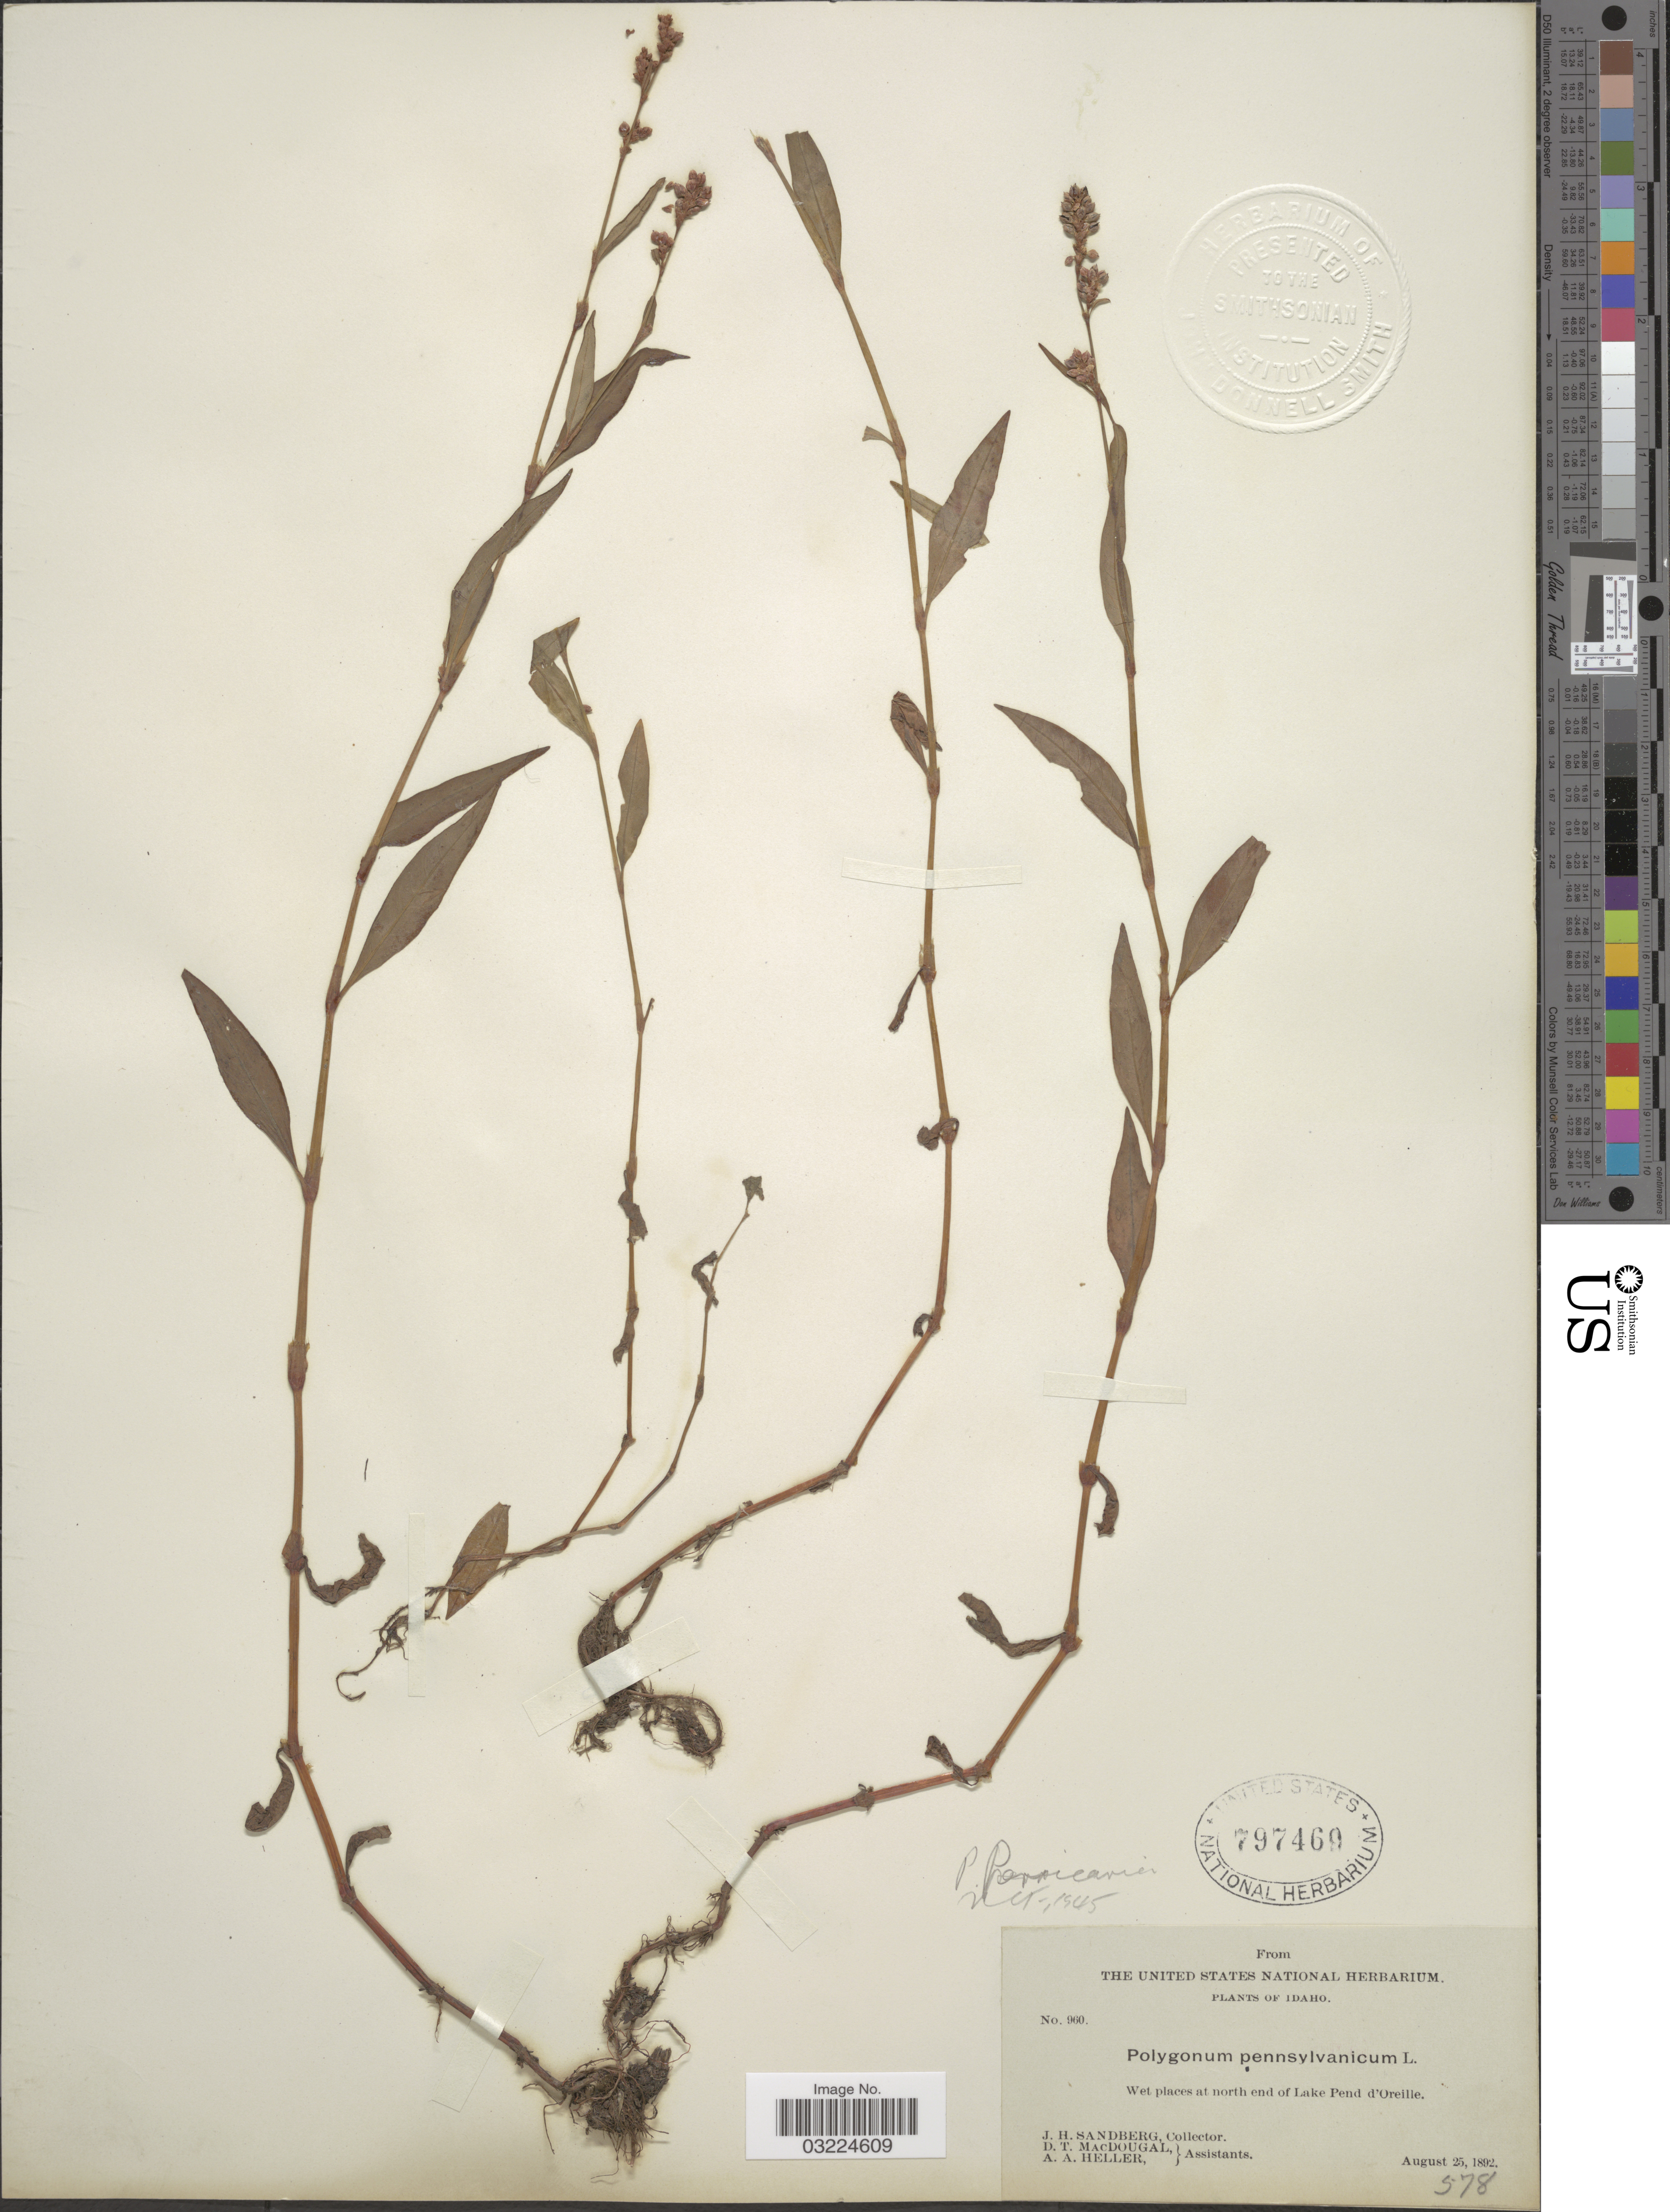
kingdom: Plantae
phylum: Tracheophyta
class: Magnoliopsida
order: Caryophyllales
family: Polygonaceae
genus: Persicaria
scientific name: Persicaria maculosa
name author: S.F. Gray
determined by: Atha, D. E.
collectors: J. H. Sandberg, D. T. MacDougal & A. A. Heller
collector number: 960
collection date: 1892-08-25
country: United States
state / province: Idaho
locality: Wet places at north end of Lake Pend d'Oreille.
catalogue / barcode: US 797469